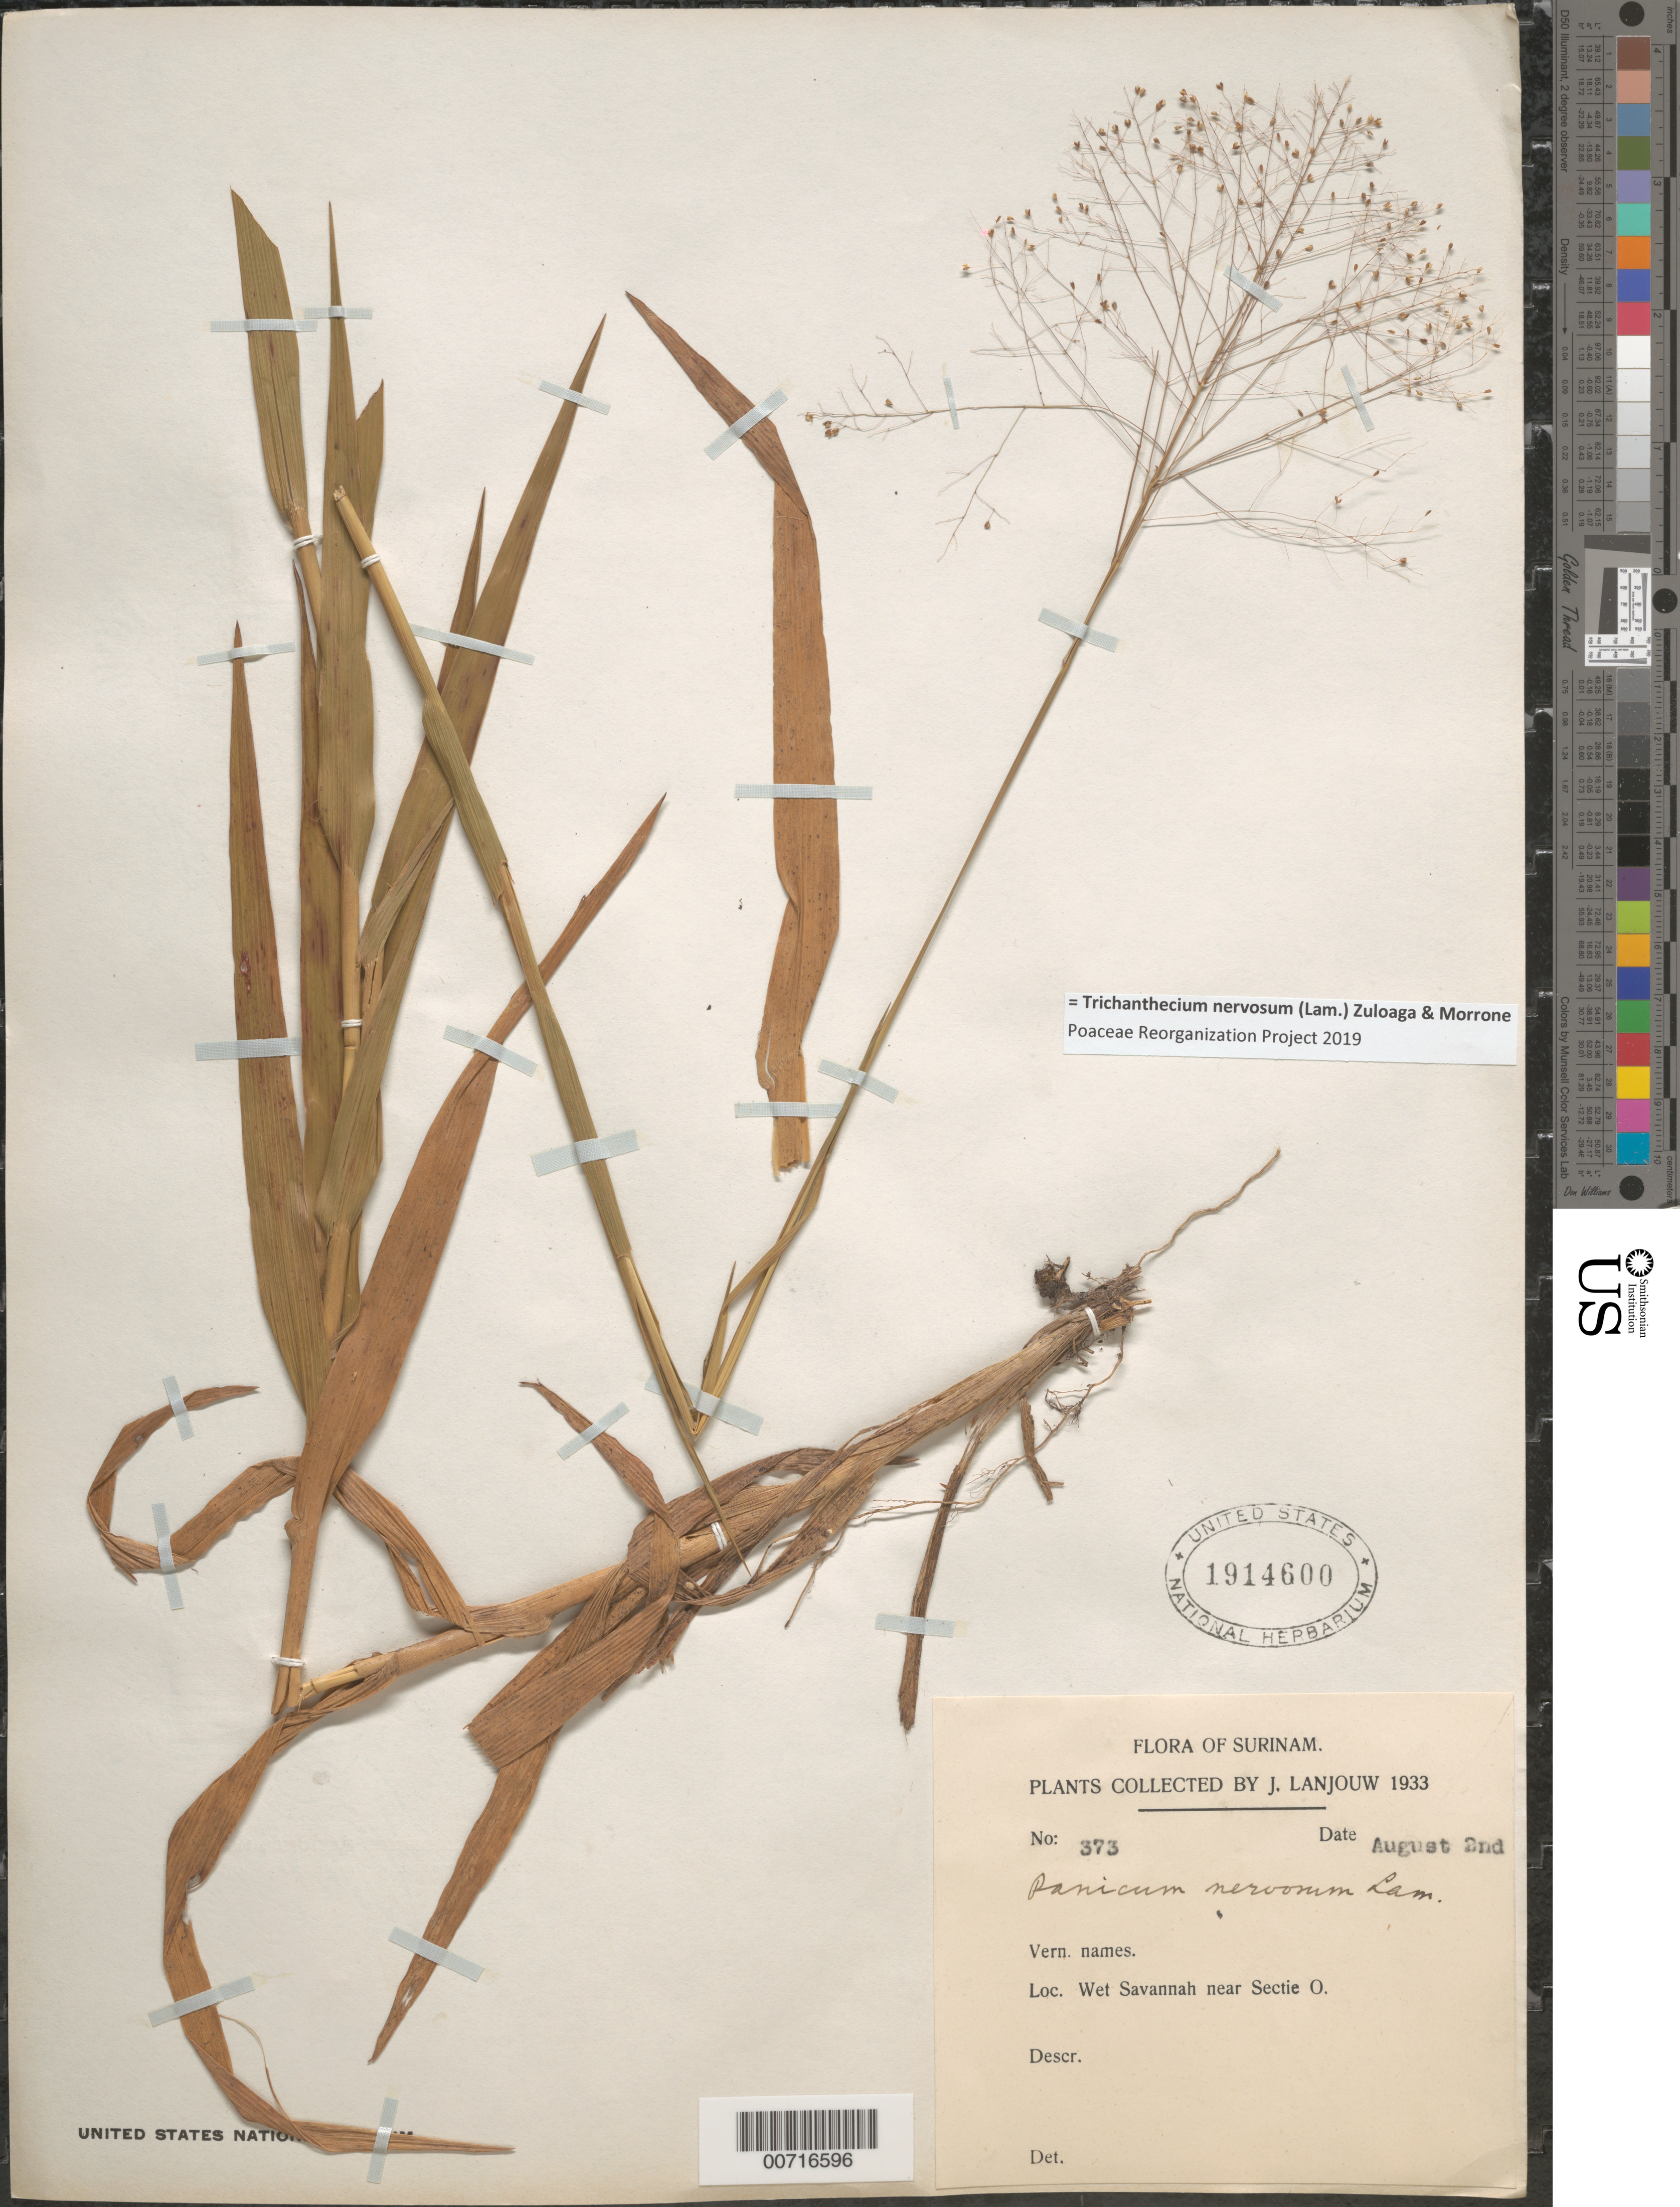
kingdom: Plantae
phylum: Tracheophyta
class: Liliopsida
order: Poales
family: Poaceae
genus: Trichanthecium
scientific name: Trichanthecium nervosum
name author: (Lam.) Zuloaga & Morrone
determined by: Poaceae Reorganization Project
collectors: J. Lanjouw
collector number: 373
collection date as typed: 2-Aug-33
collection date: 1933-08-02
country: Suriname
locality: Forest Reserve Sectie O, near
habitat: Wet savanna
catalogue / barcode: US 1914600